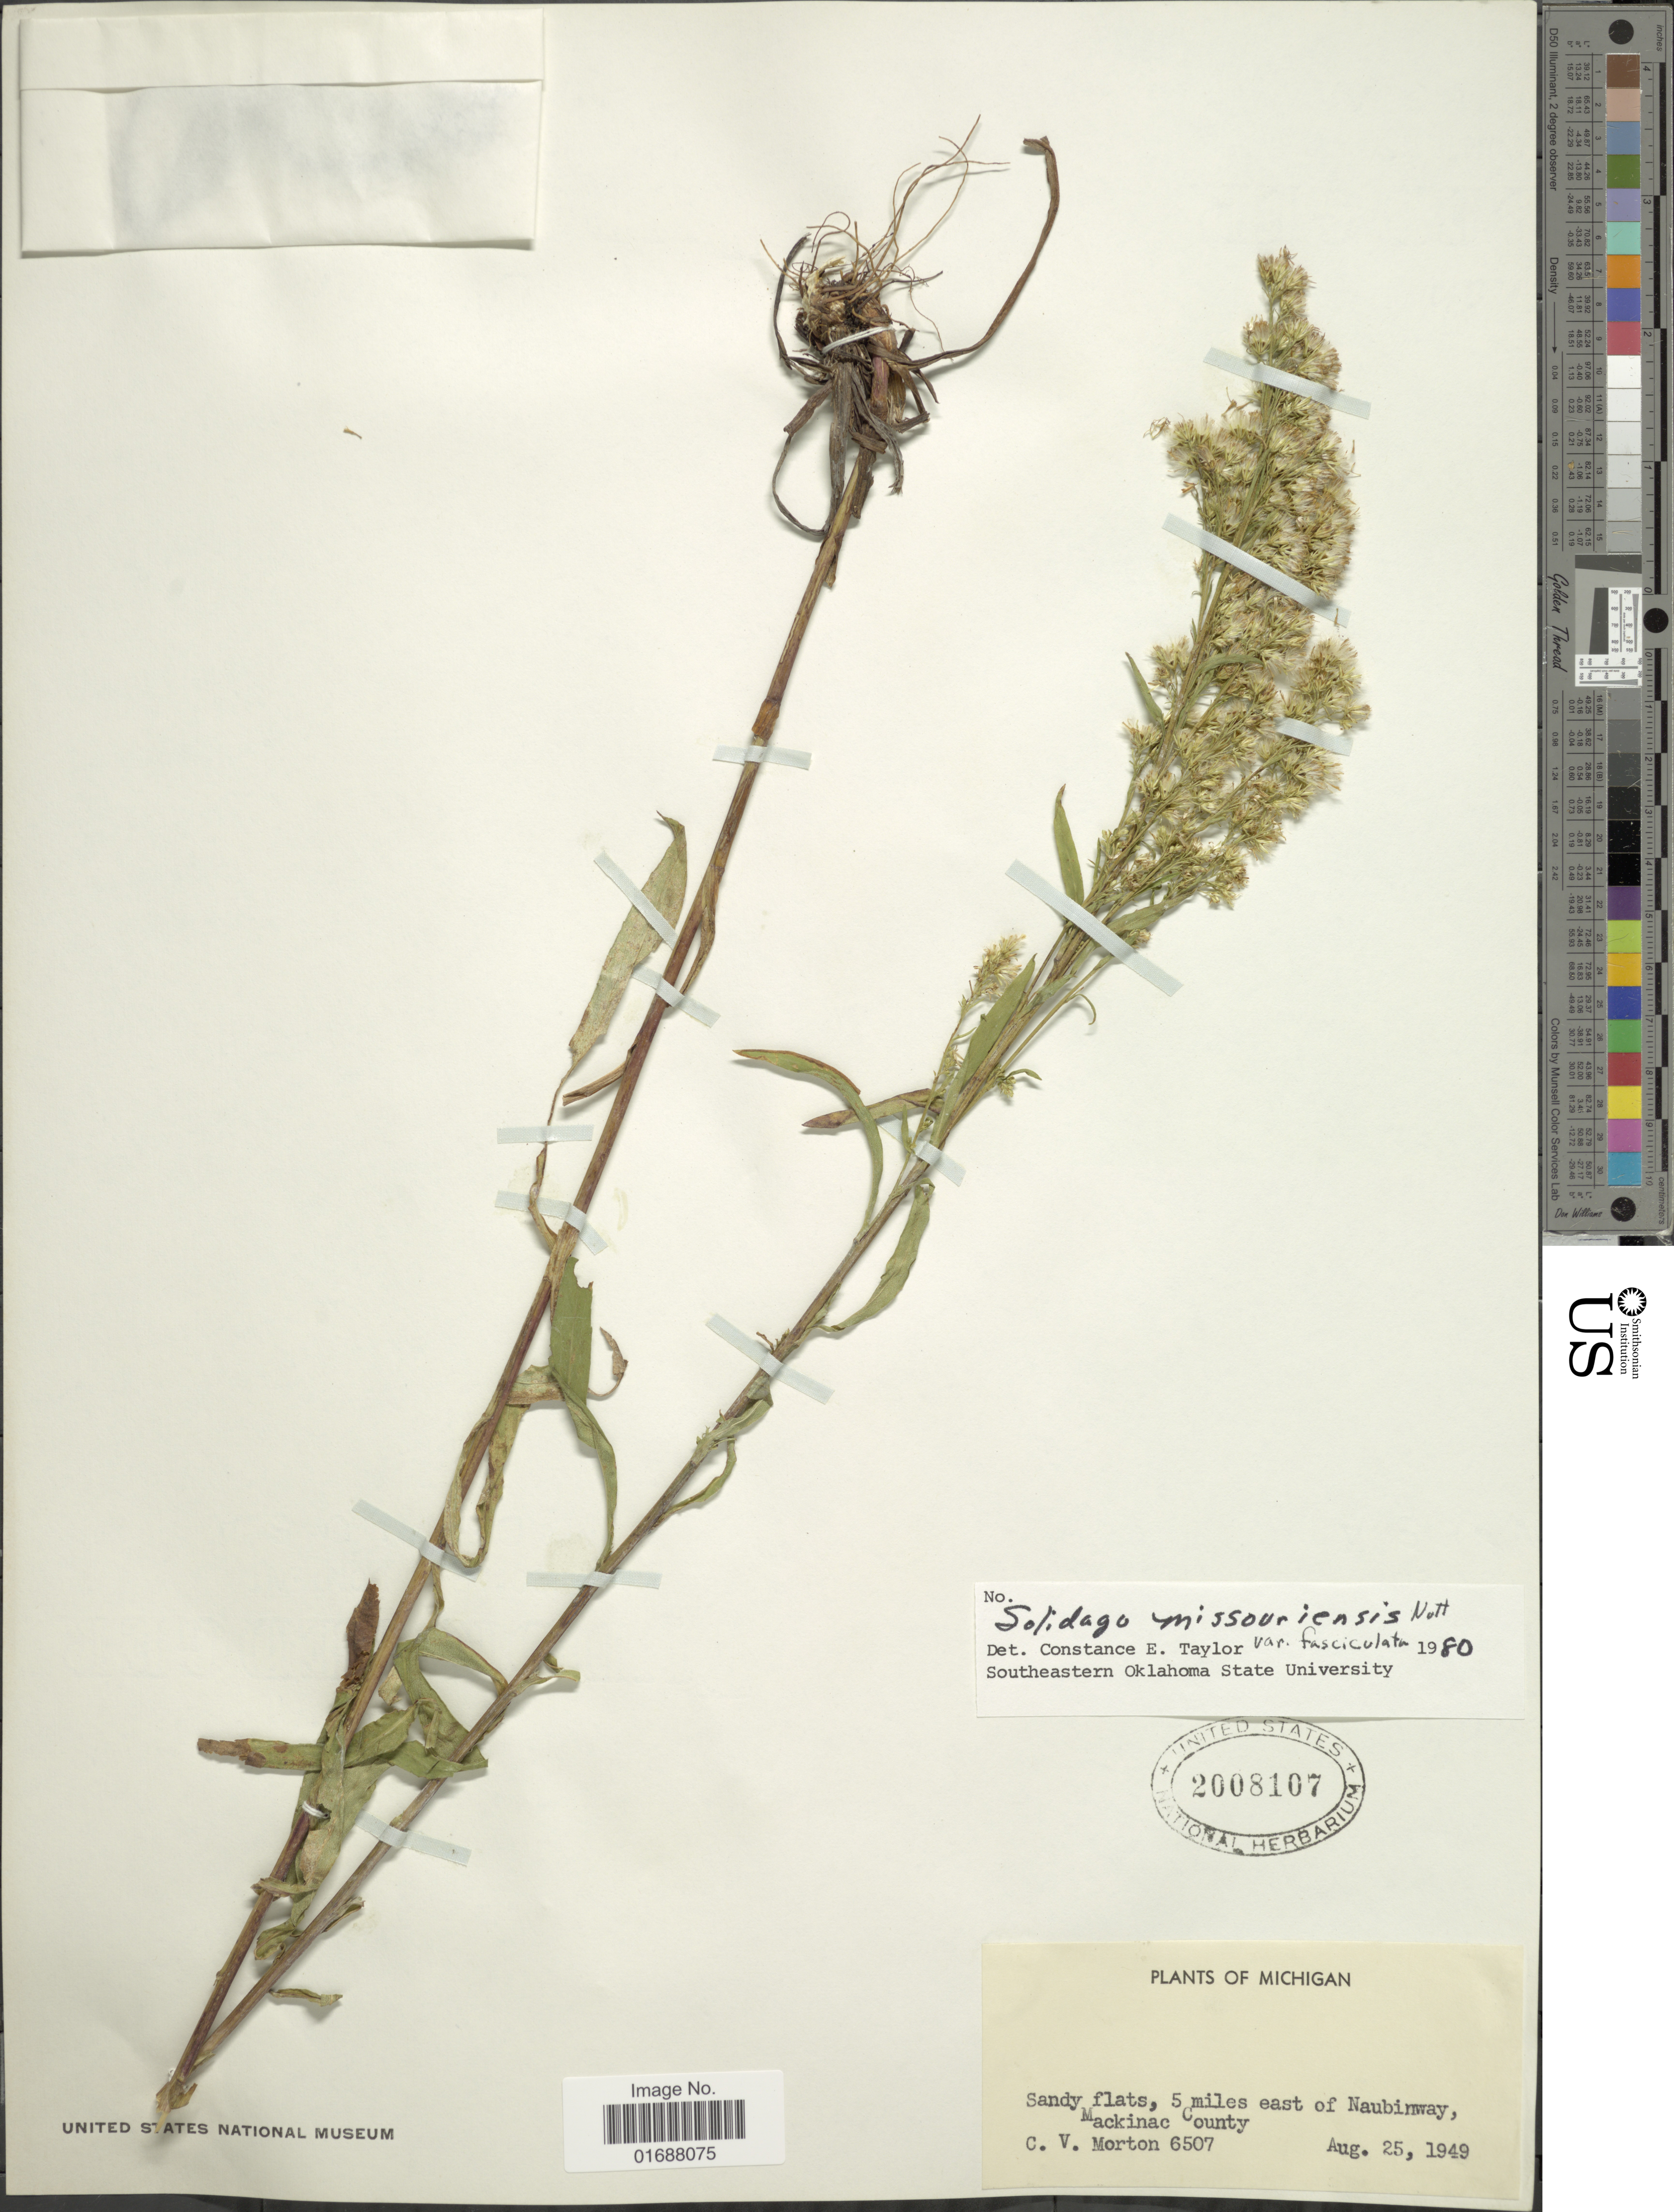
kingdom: Plantae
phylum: Tracheophyta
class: Magnoliopsida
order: Asterales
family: Asteraceae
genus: Solidago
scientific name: Solidago missouriensis var. fasciculata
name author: Holz.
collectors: C. V. Morton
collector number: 6507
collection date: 1949-08-25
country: United States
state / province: Michigan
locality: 5 miles east of Naubinway Mackinac County.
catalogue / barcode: US 2008107